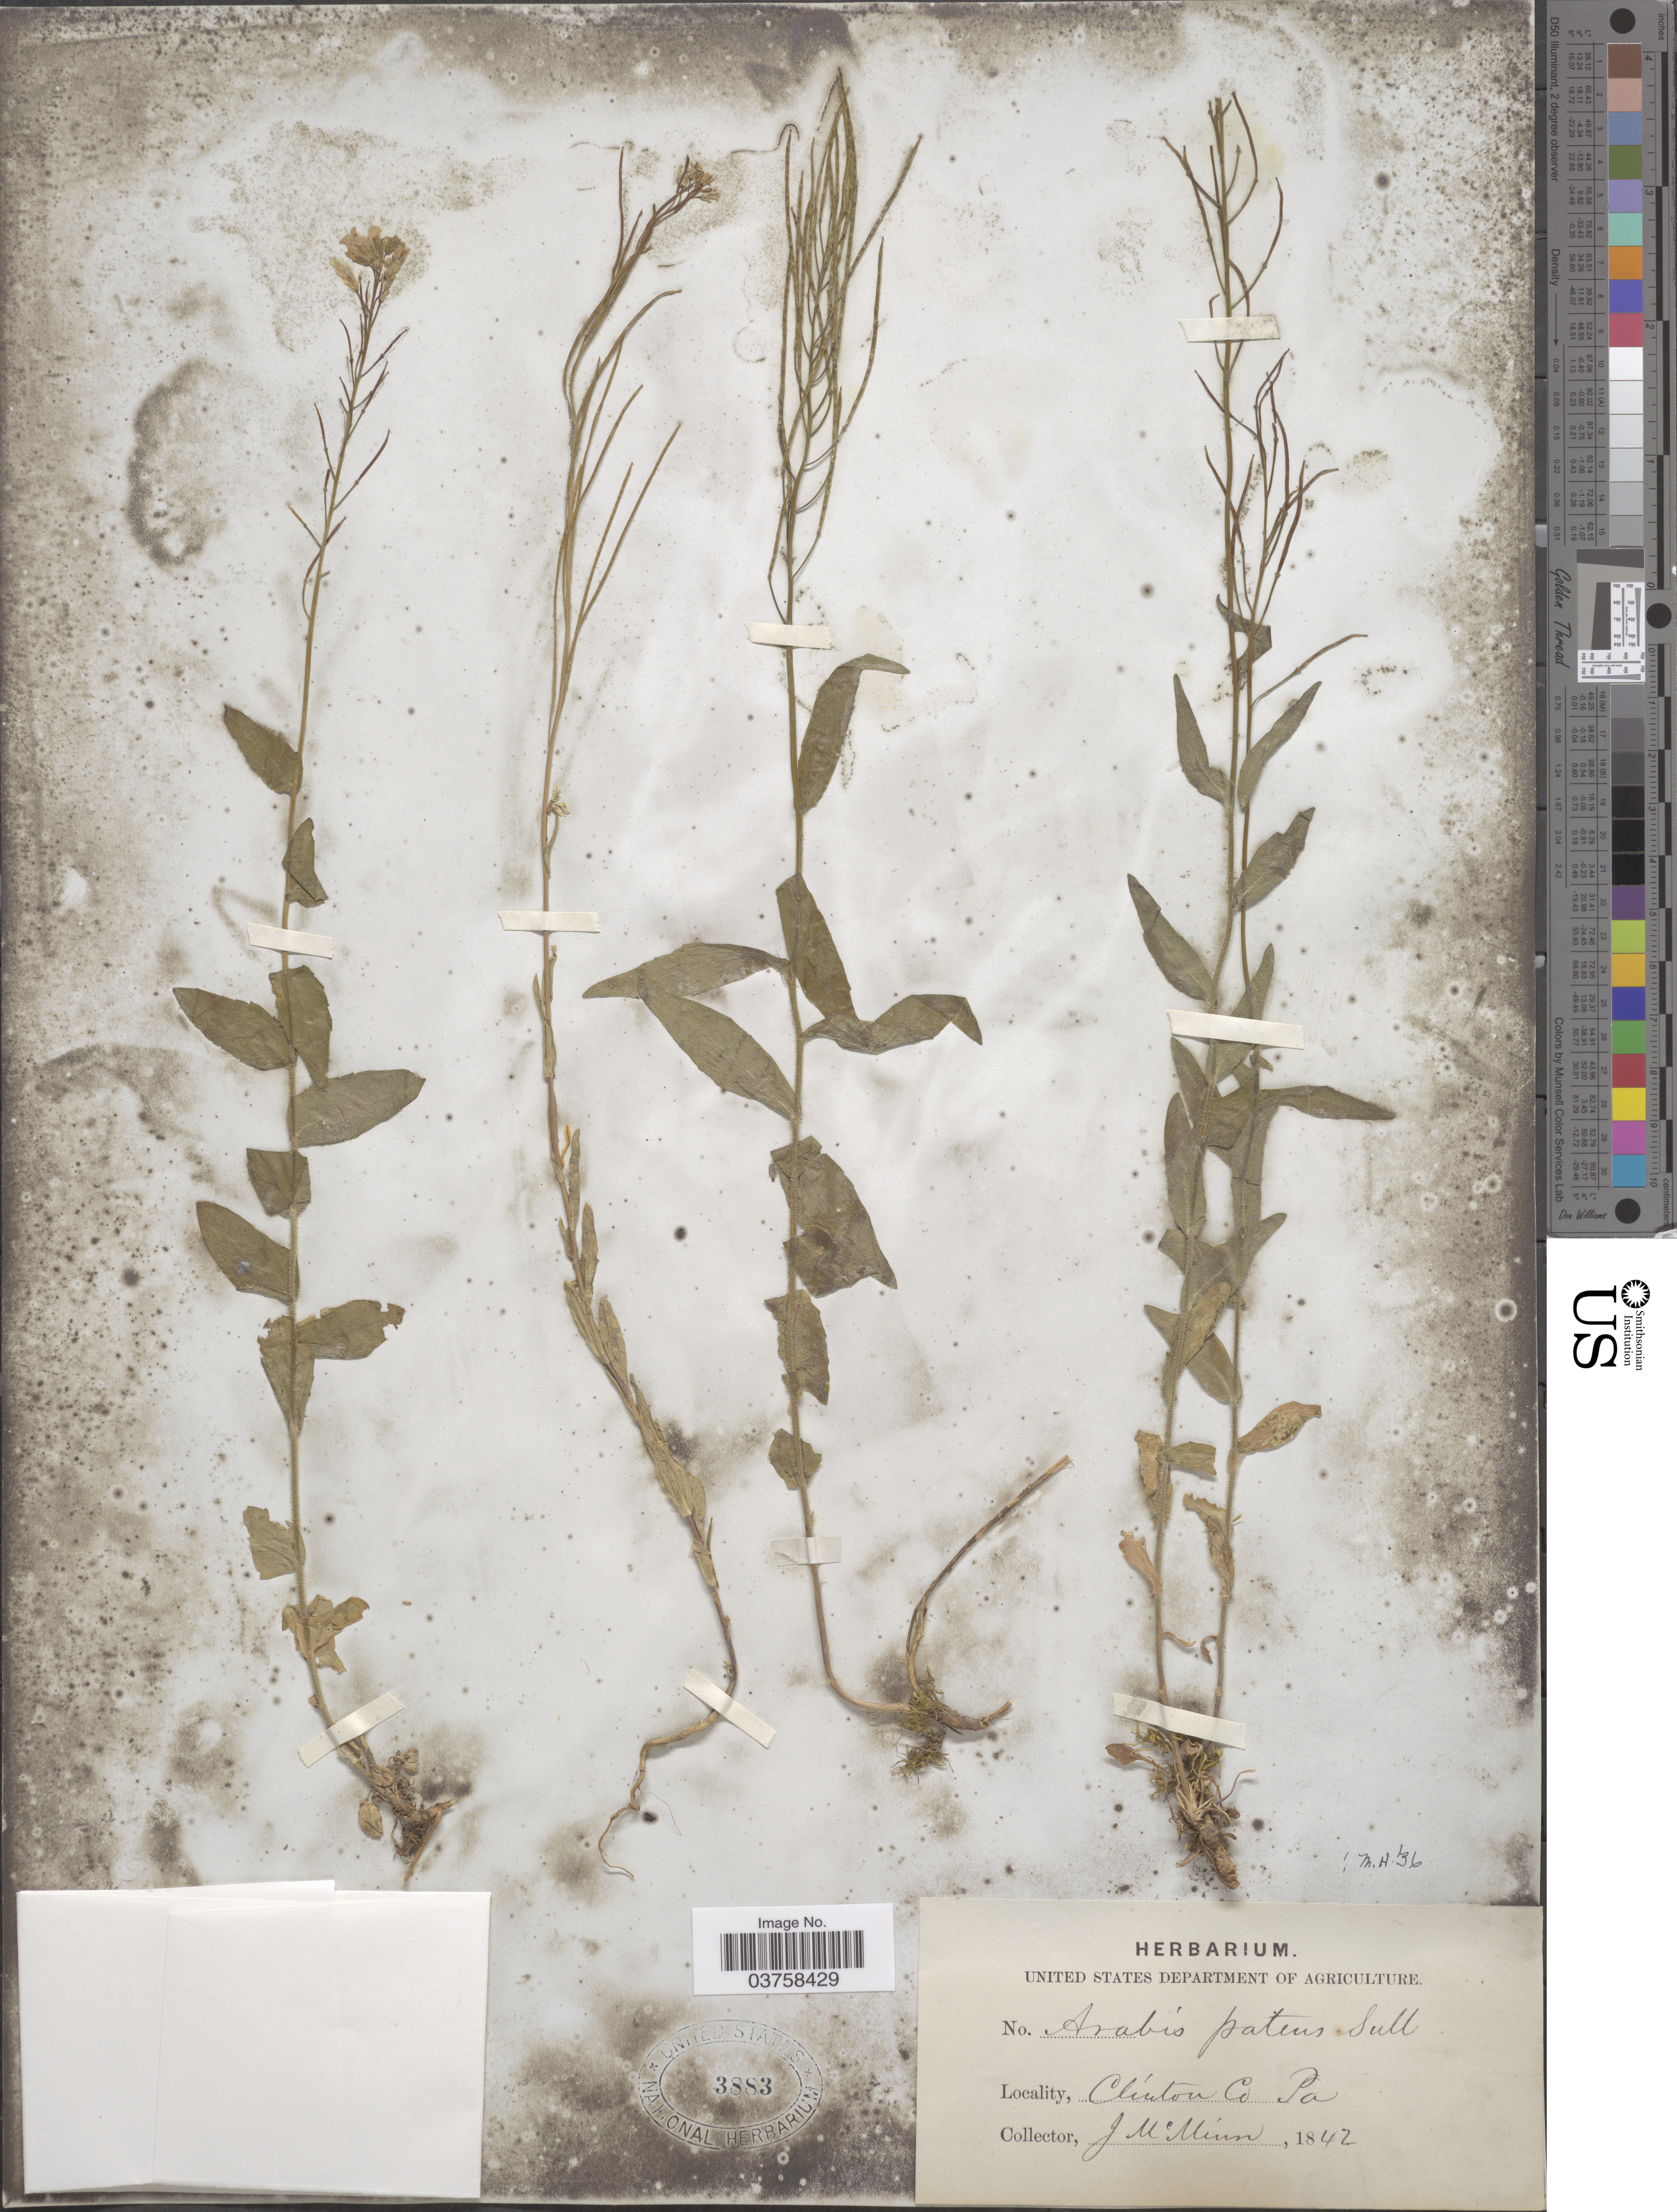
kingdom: Plantae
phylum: Tracheophyta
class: Magnoliopsida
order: Brassicales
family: Brassicaceae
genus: Arabis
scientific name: Arabis patens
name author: Sull.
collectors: J. McMinn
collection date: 1842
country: United States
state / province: Pennsylvania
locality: Clinton Co.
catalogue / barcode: US 3883